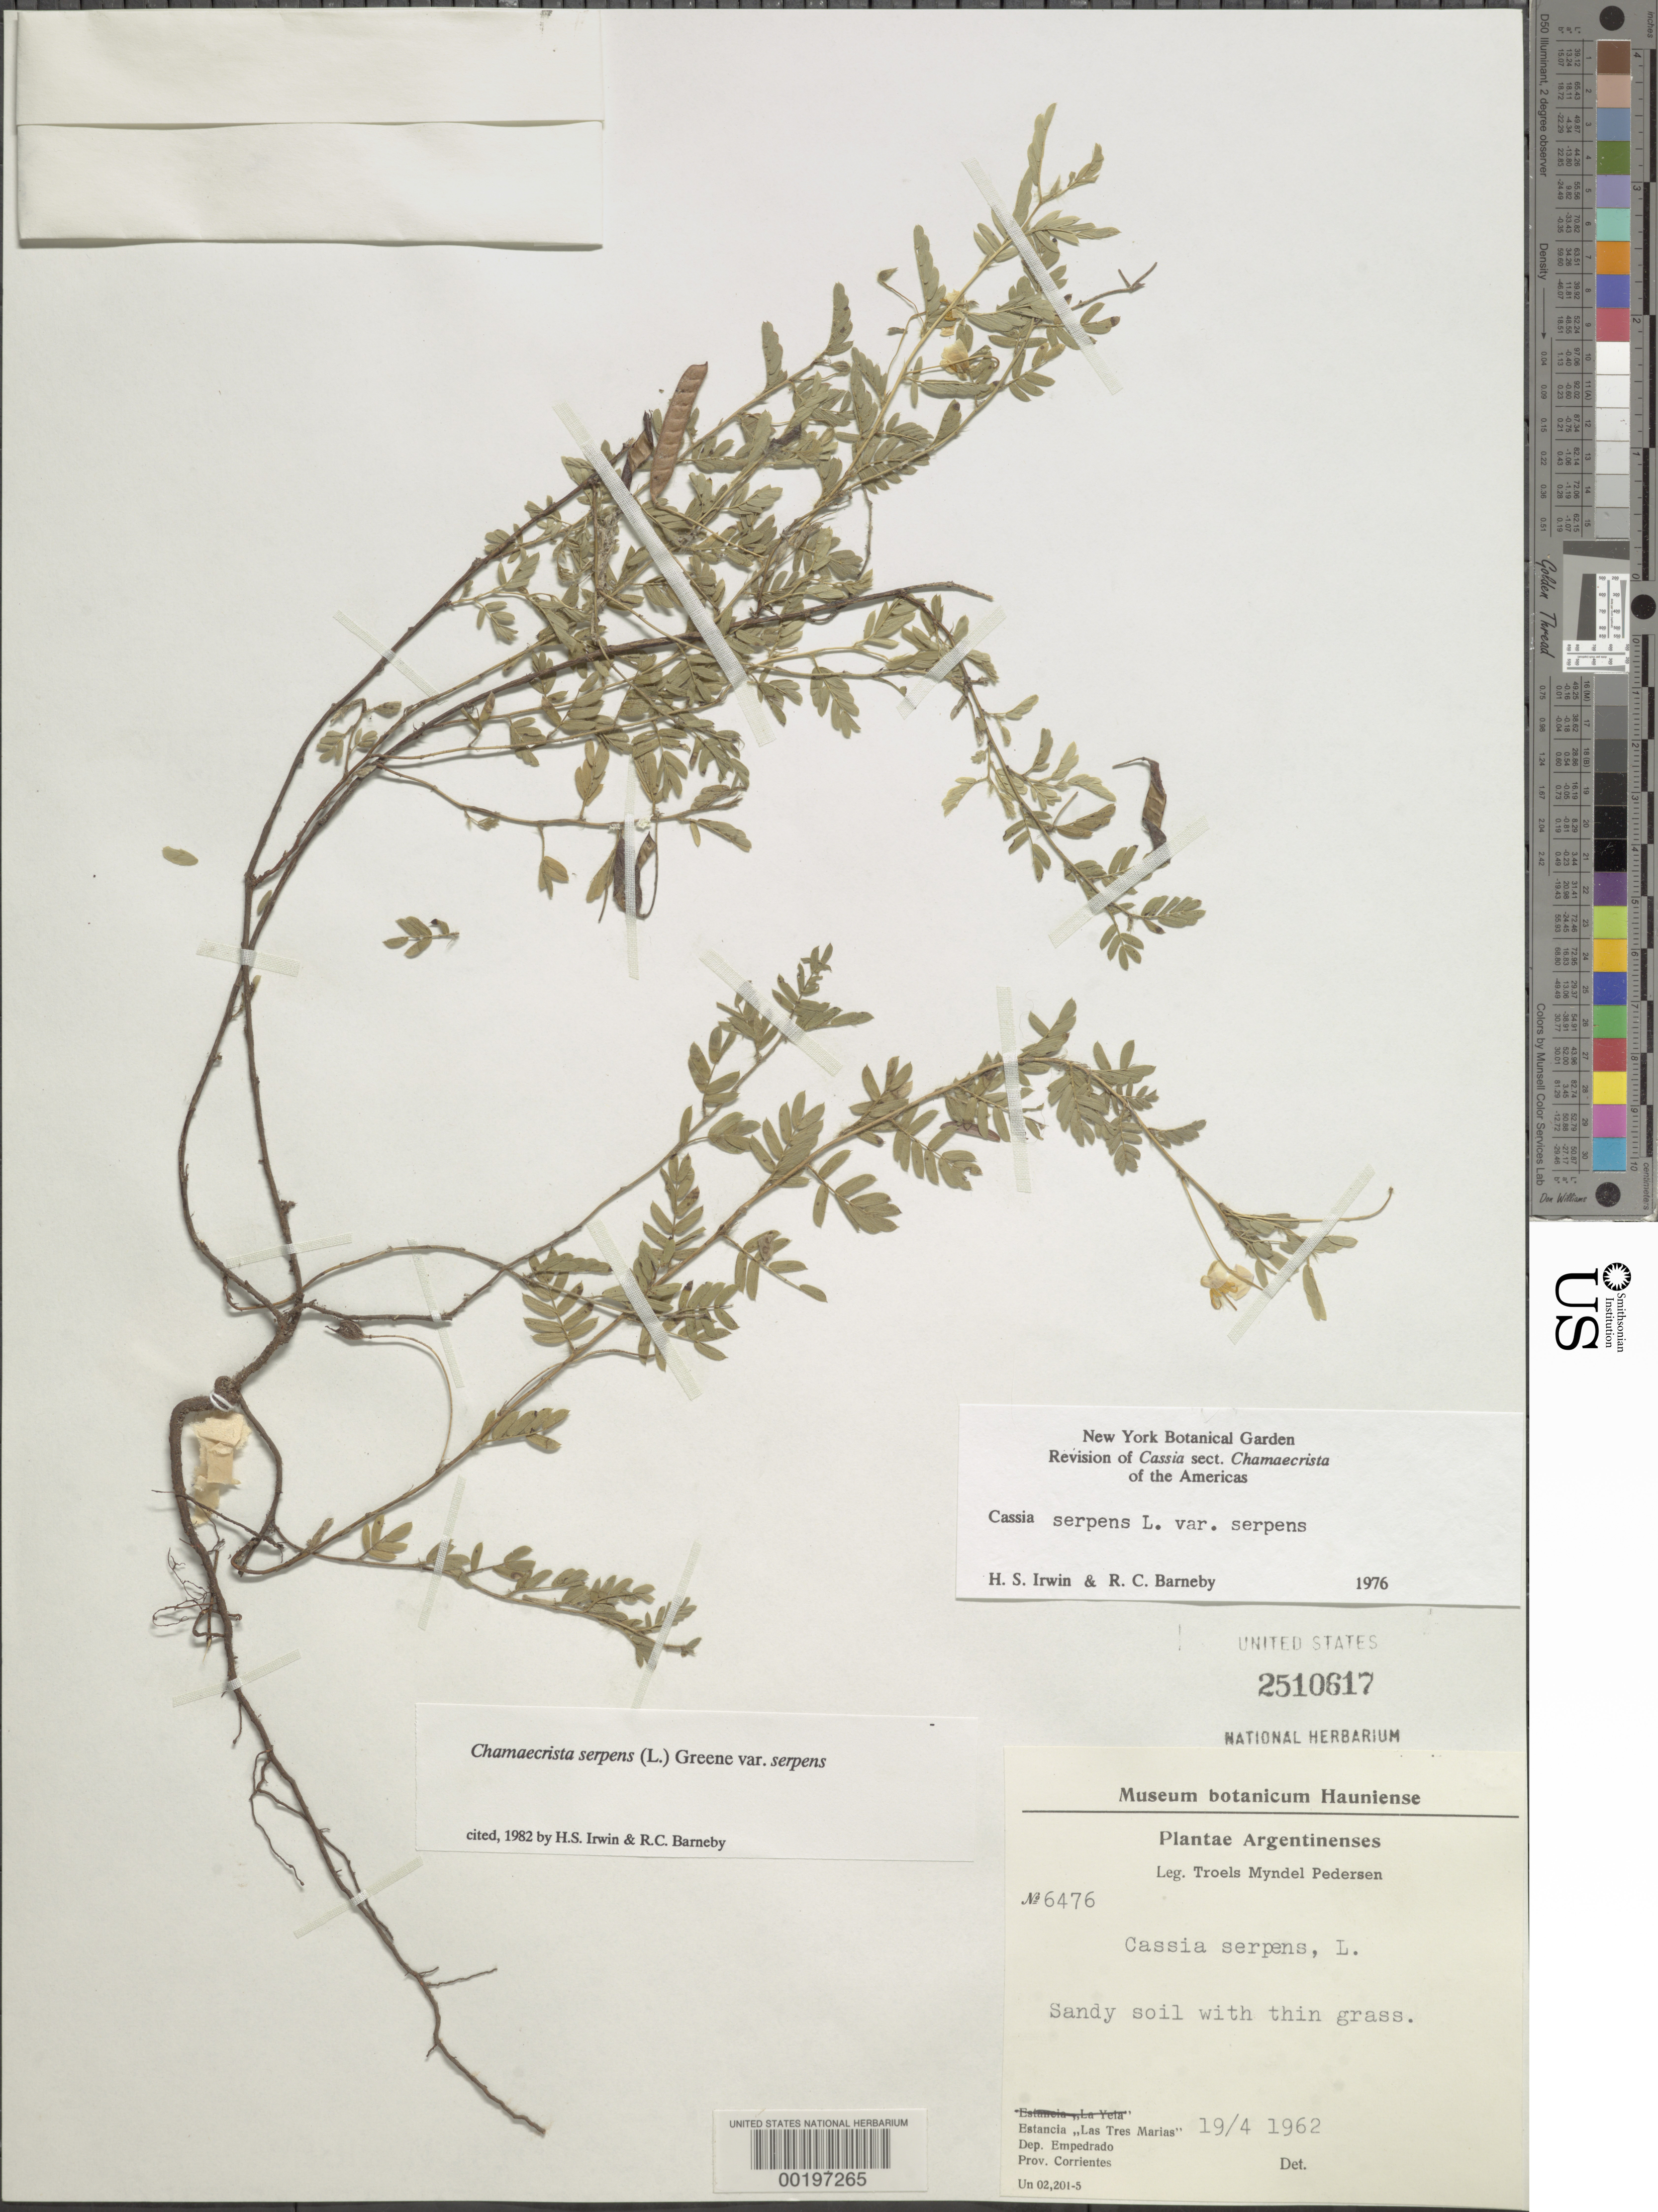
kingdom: Plantae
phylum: Tracheophyta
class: Magnoliopsida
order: Fabales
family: Fabaceae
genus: Chamaecrista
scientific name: Chamaecrista serpens var. serpens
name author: (L.) Greene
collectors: T. M. Pedersen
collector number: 6476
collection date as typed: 19 Apr 1962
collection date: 1962-04-19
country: Argentina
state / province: Corrientes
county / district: Empedrado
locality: Estancia "las Tres Marias"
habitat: Sandy soil with thin grass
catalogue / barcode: US 2510617